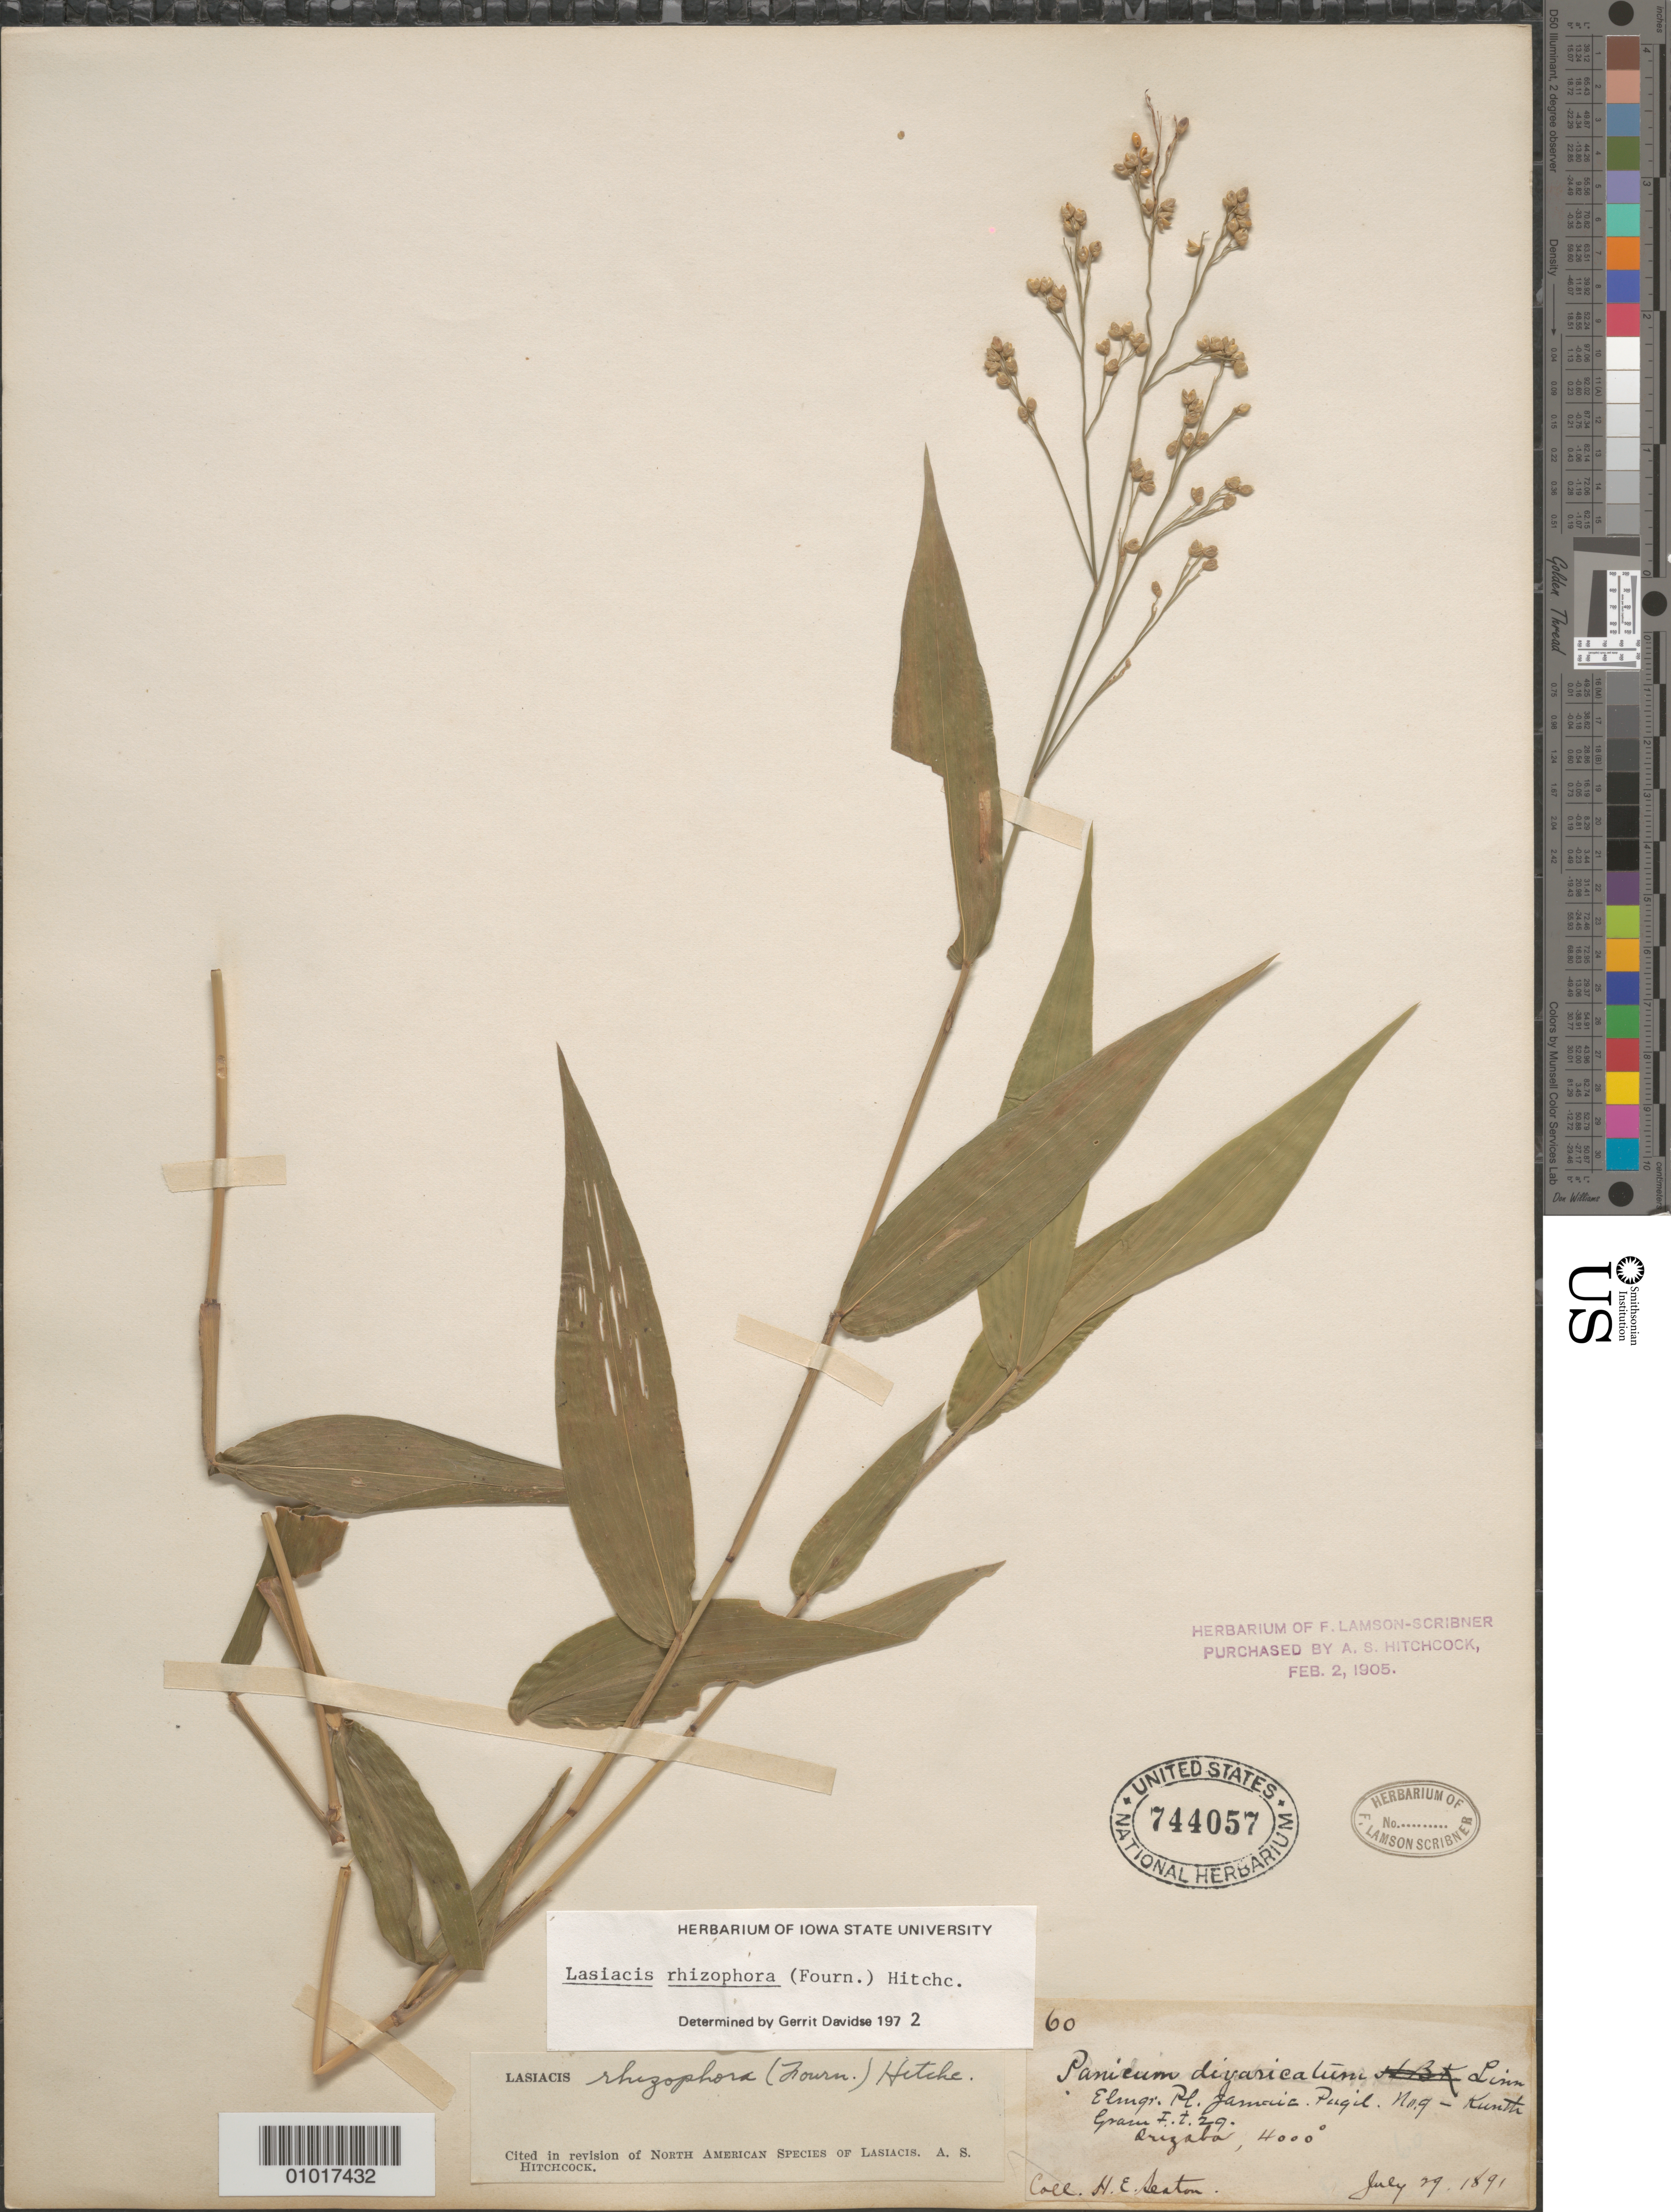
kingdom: Plantae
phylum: Tracheophyta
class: Liliopsida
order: Poales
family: Poaceae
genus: Lasiacis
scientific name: Lasiacis rhizophora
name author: (E. Fourn.) Hitchc.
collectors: H. Seaton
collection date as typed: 29 Jul 1891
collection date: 1891-07-29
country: Mexico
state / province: Veracruz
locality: Orizaba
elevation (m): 1219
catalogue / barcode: US 744057